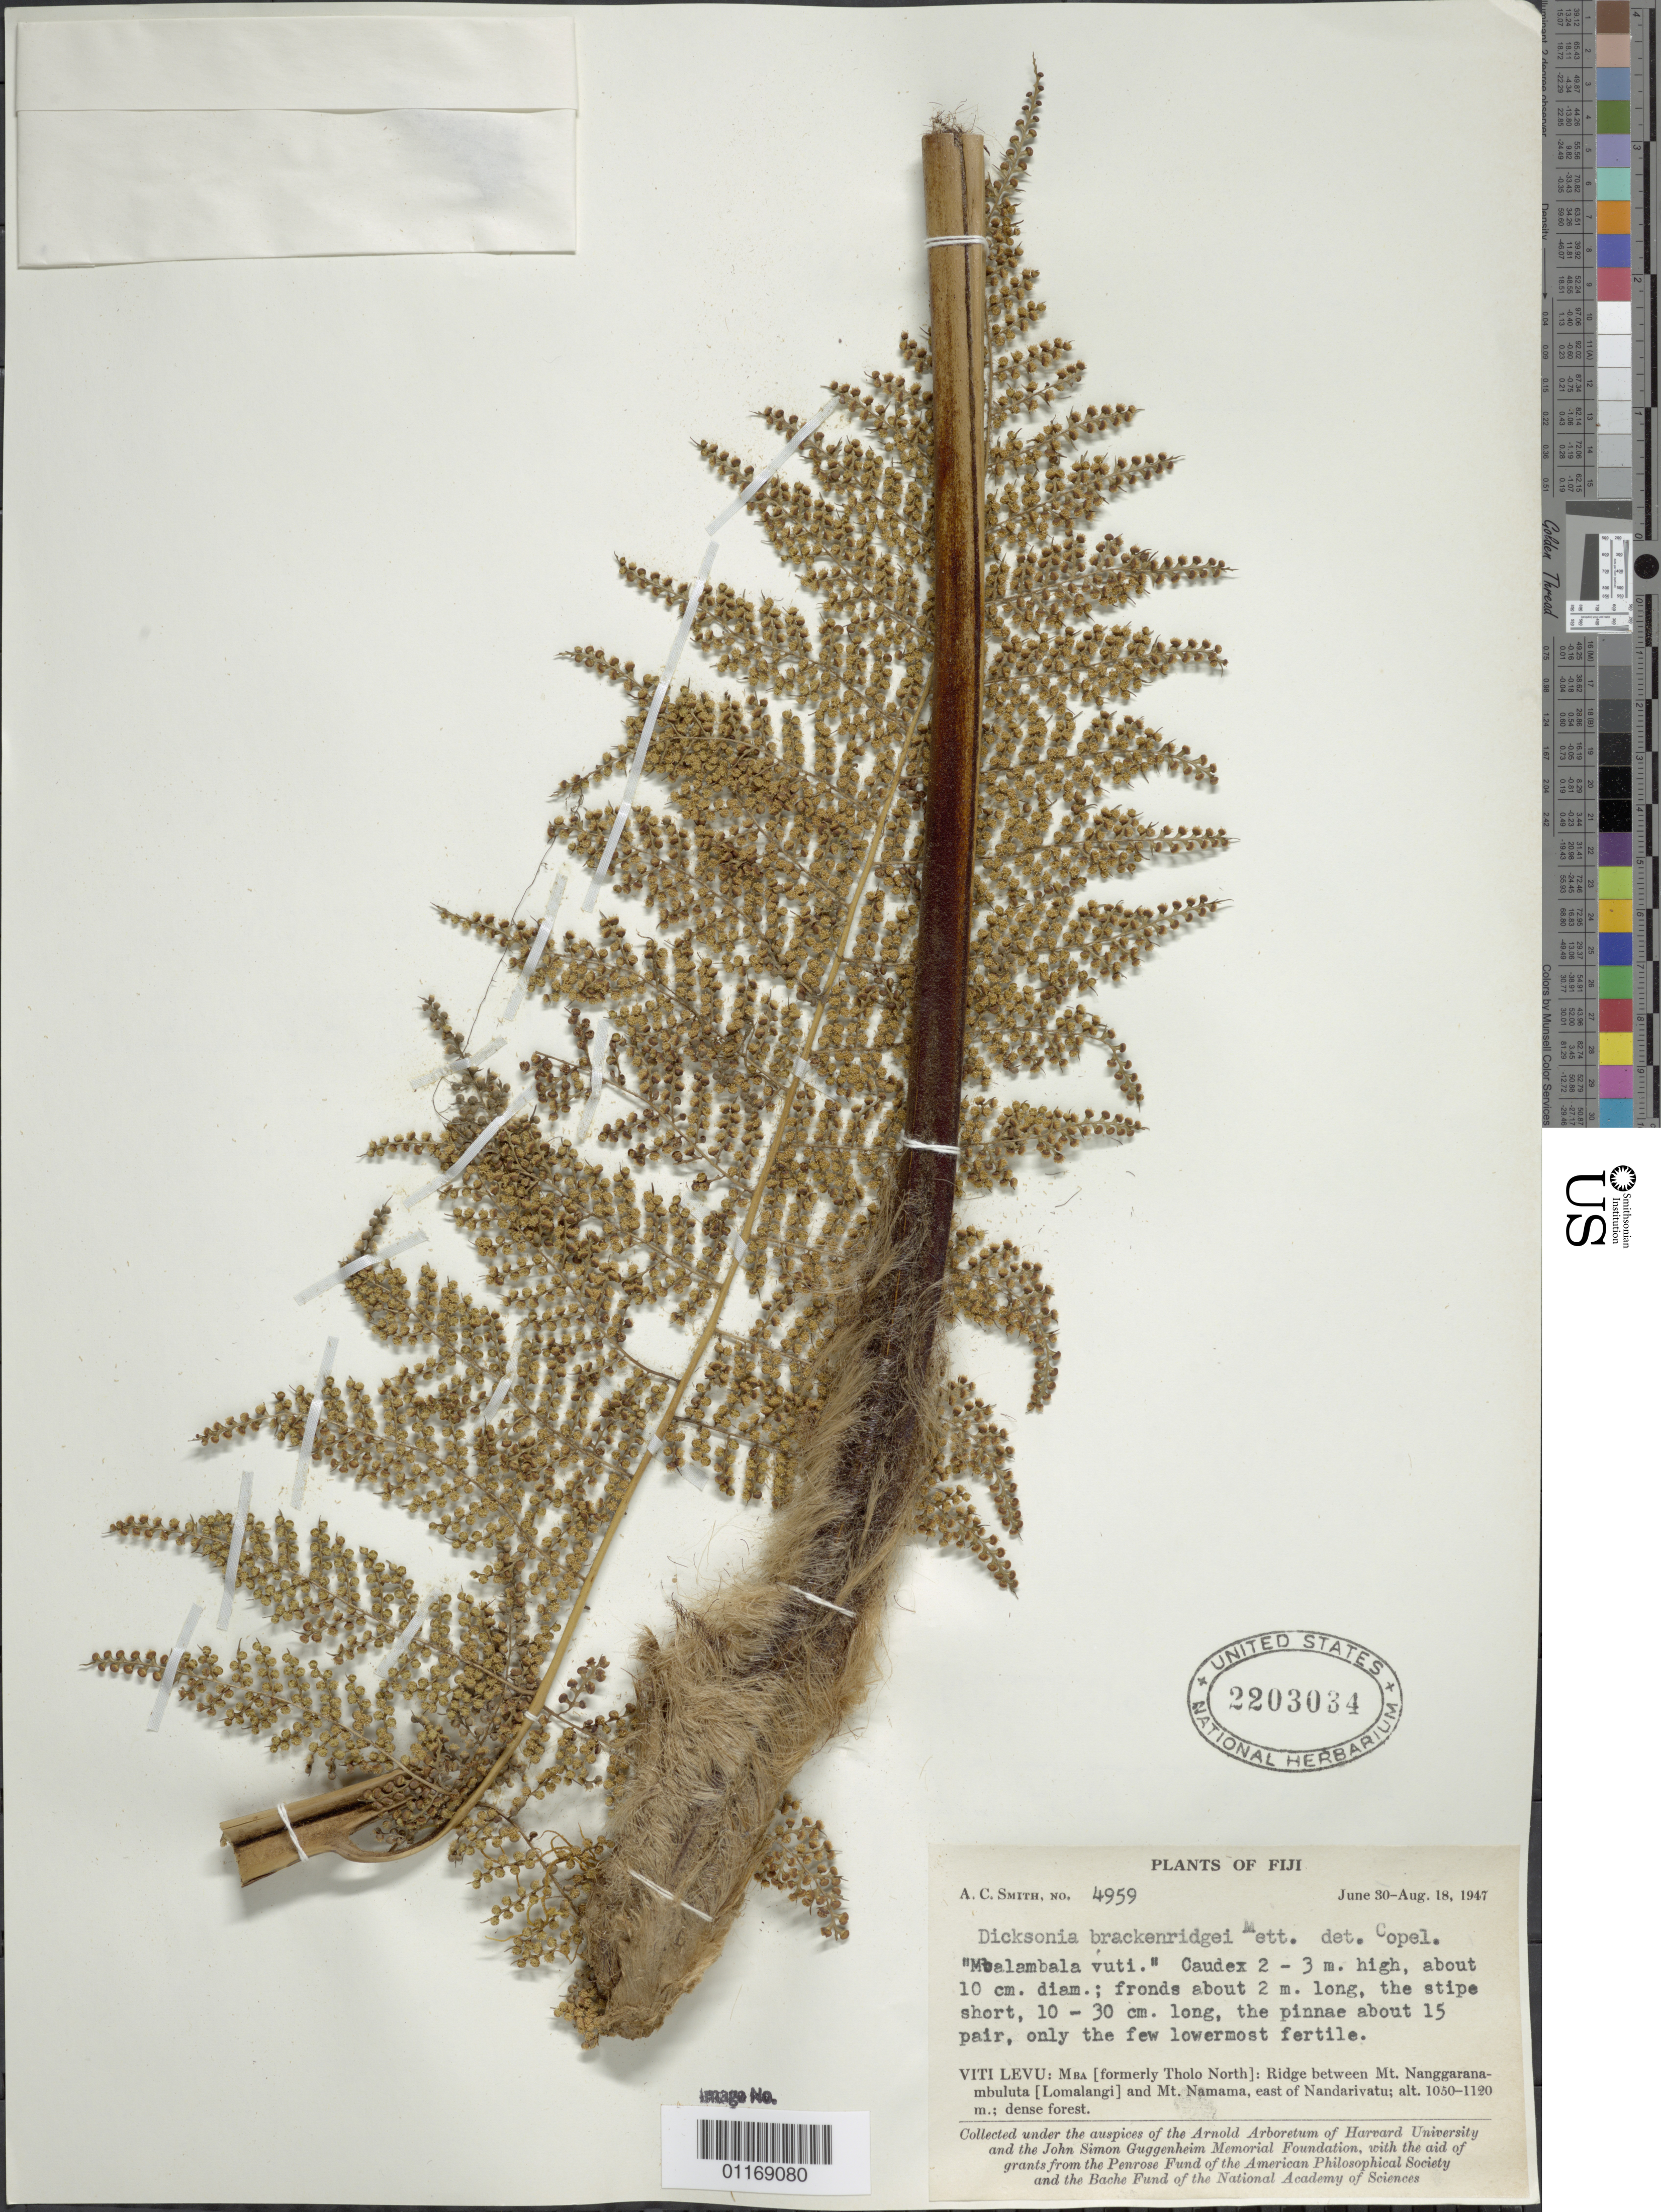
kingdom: Plantae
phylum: Tracheophyta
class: Polypodiopsida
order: Cyatheales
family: Dicksoniaceae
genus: Dicksonia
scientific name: Dicksonia brackenridgei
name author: Mett.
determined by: Copeland, E. B.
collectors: A. C. Smith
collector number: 4959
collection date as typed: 30 Jun 1947 and 18 Aug 1947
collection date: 1947-06-30,1947-08-18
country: Fiji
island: Viti Levu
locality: Viti Levu: Mra (formerly Tholo North): Ridge Between Mt. Nanggarana-mbuluta (Lomalangi) and Mt. Namama, east of Nandarivatu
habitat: Dense forest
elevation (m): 1050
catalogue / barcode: US 2203034